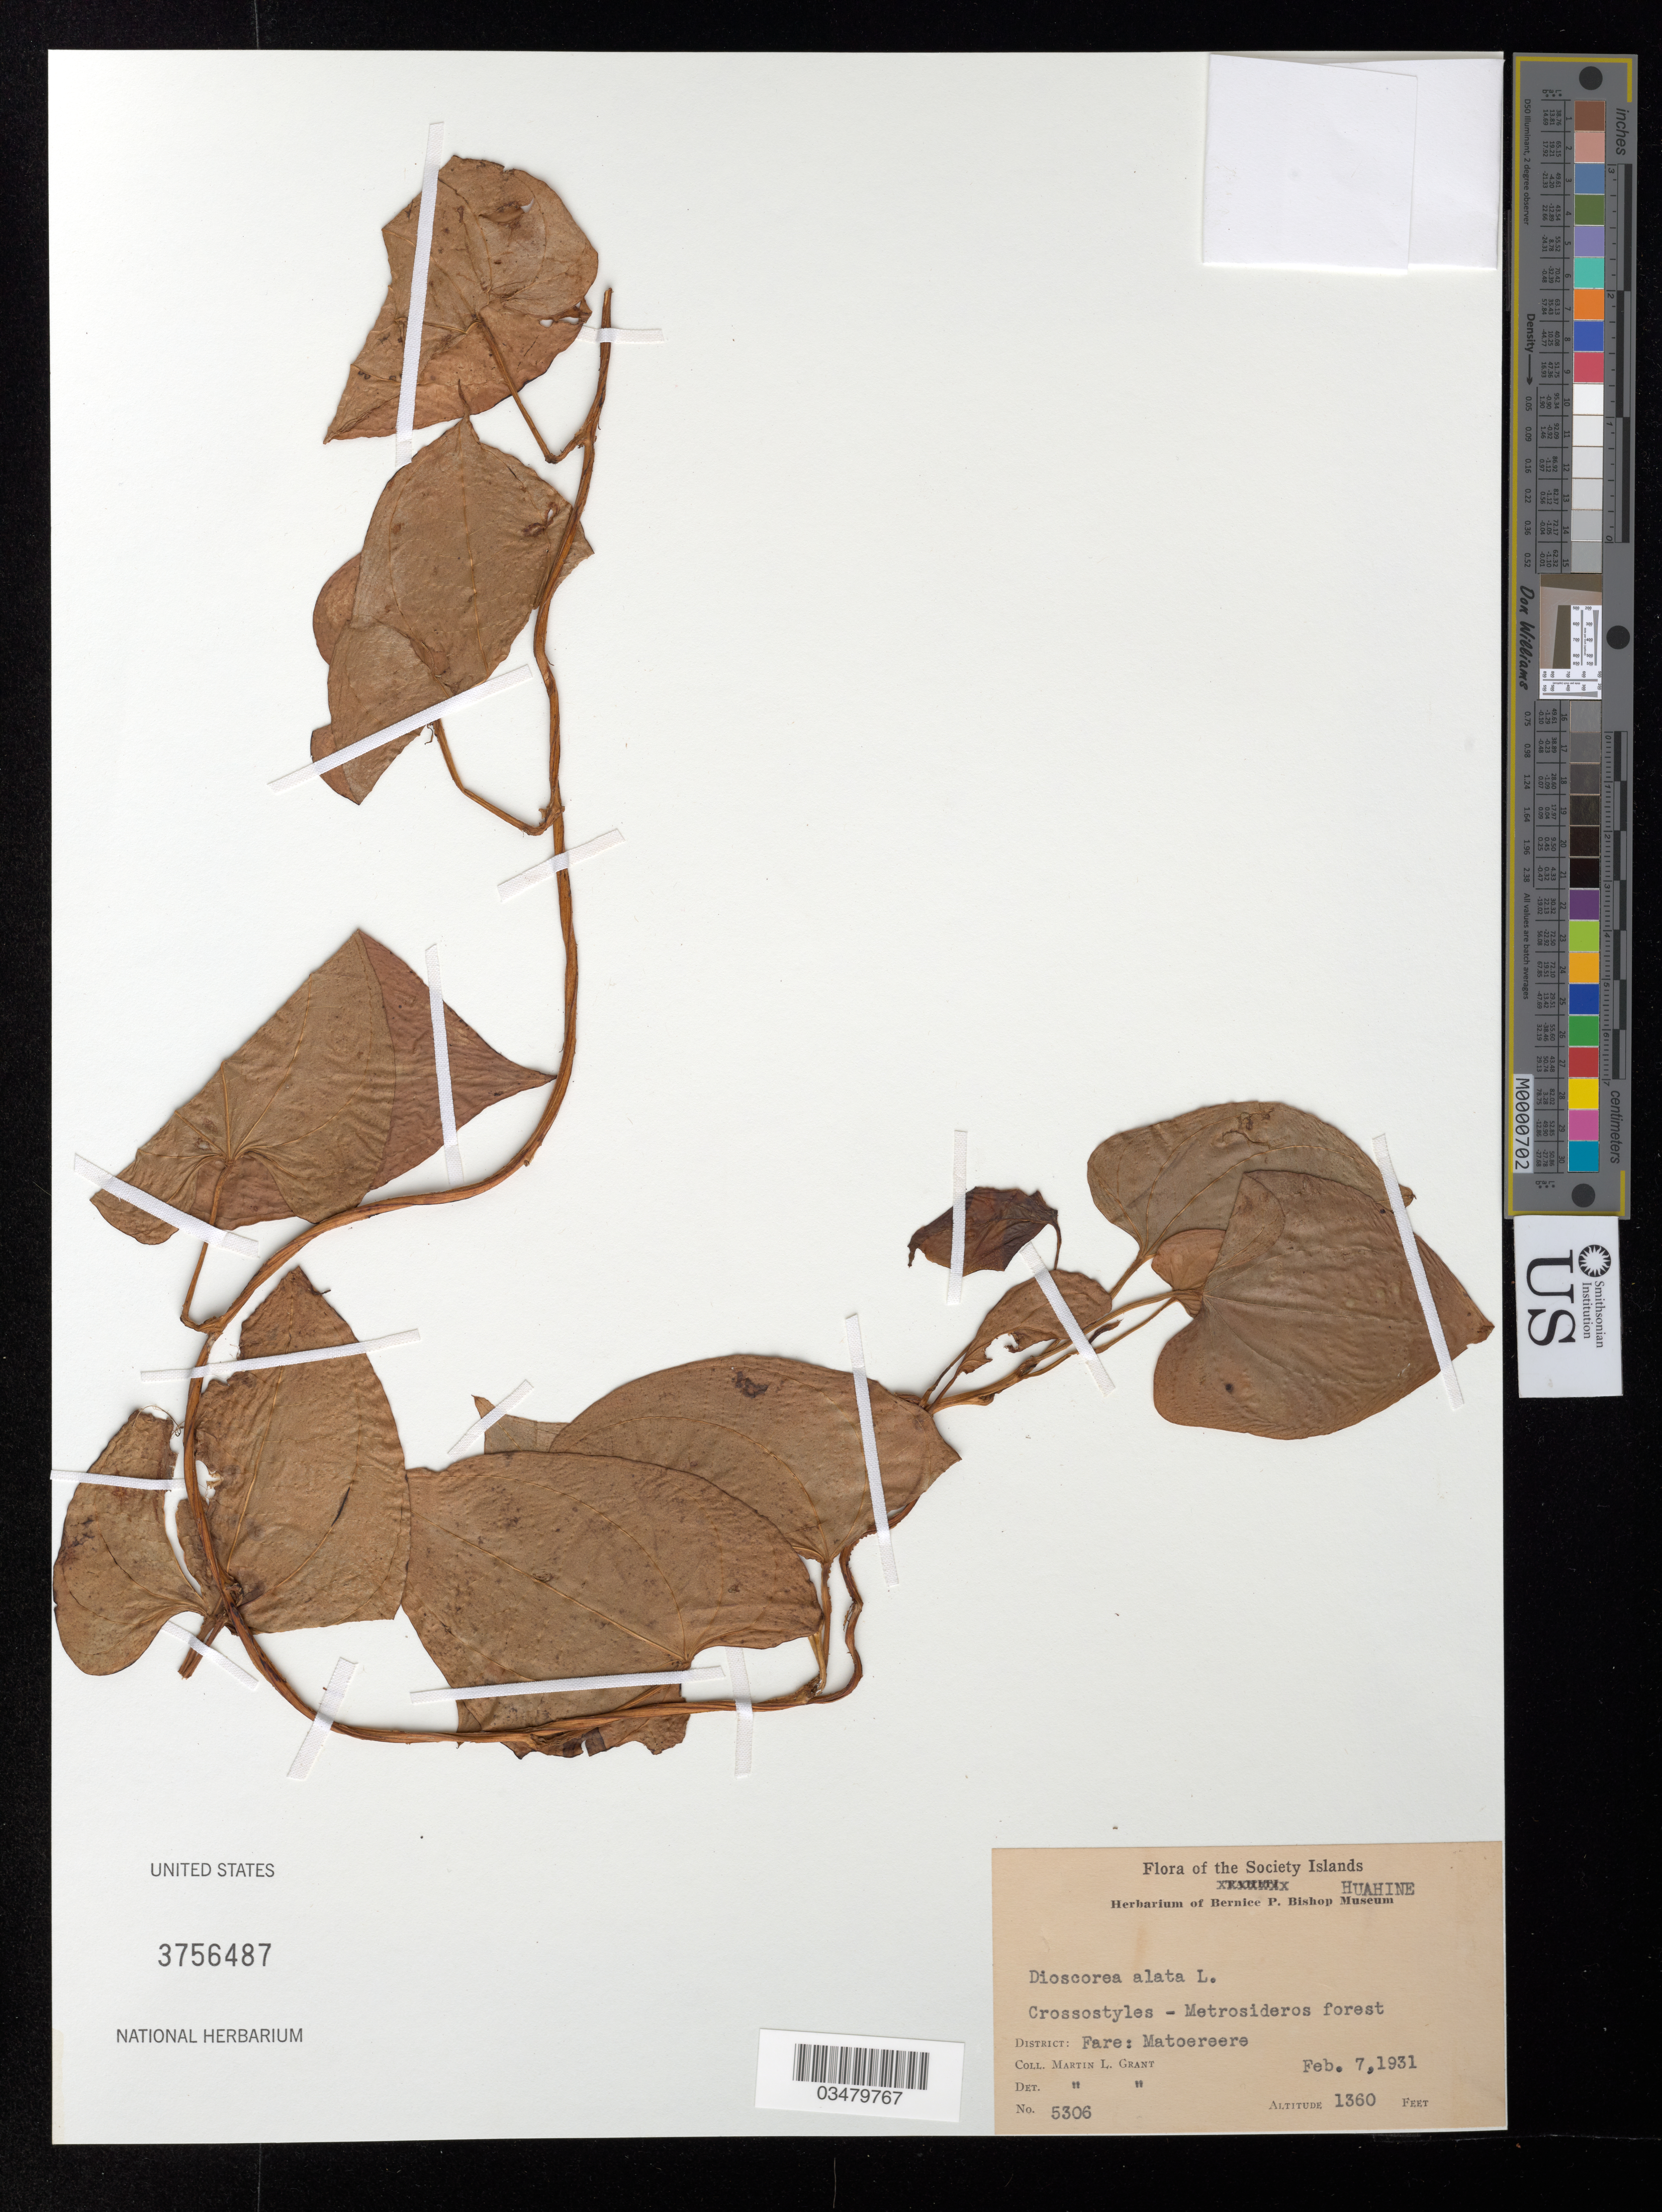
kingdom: Plantae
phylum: Tracheophyta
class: Liliopsida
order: Dioscoreales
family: Dioscoreaceae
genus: Dioscorea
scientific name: Dioscorea alata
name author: L.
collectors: M. L. Grant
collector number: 5306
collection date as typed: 7 Feb 1931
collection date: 1931-02-07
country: French Polynesia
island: Huahine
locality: Distr.: Fare: Matoereere. Huahine.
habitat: Forest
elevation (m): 415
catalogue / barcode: US 3756487